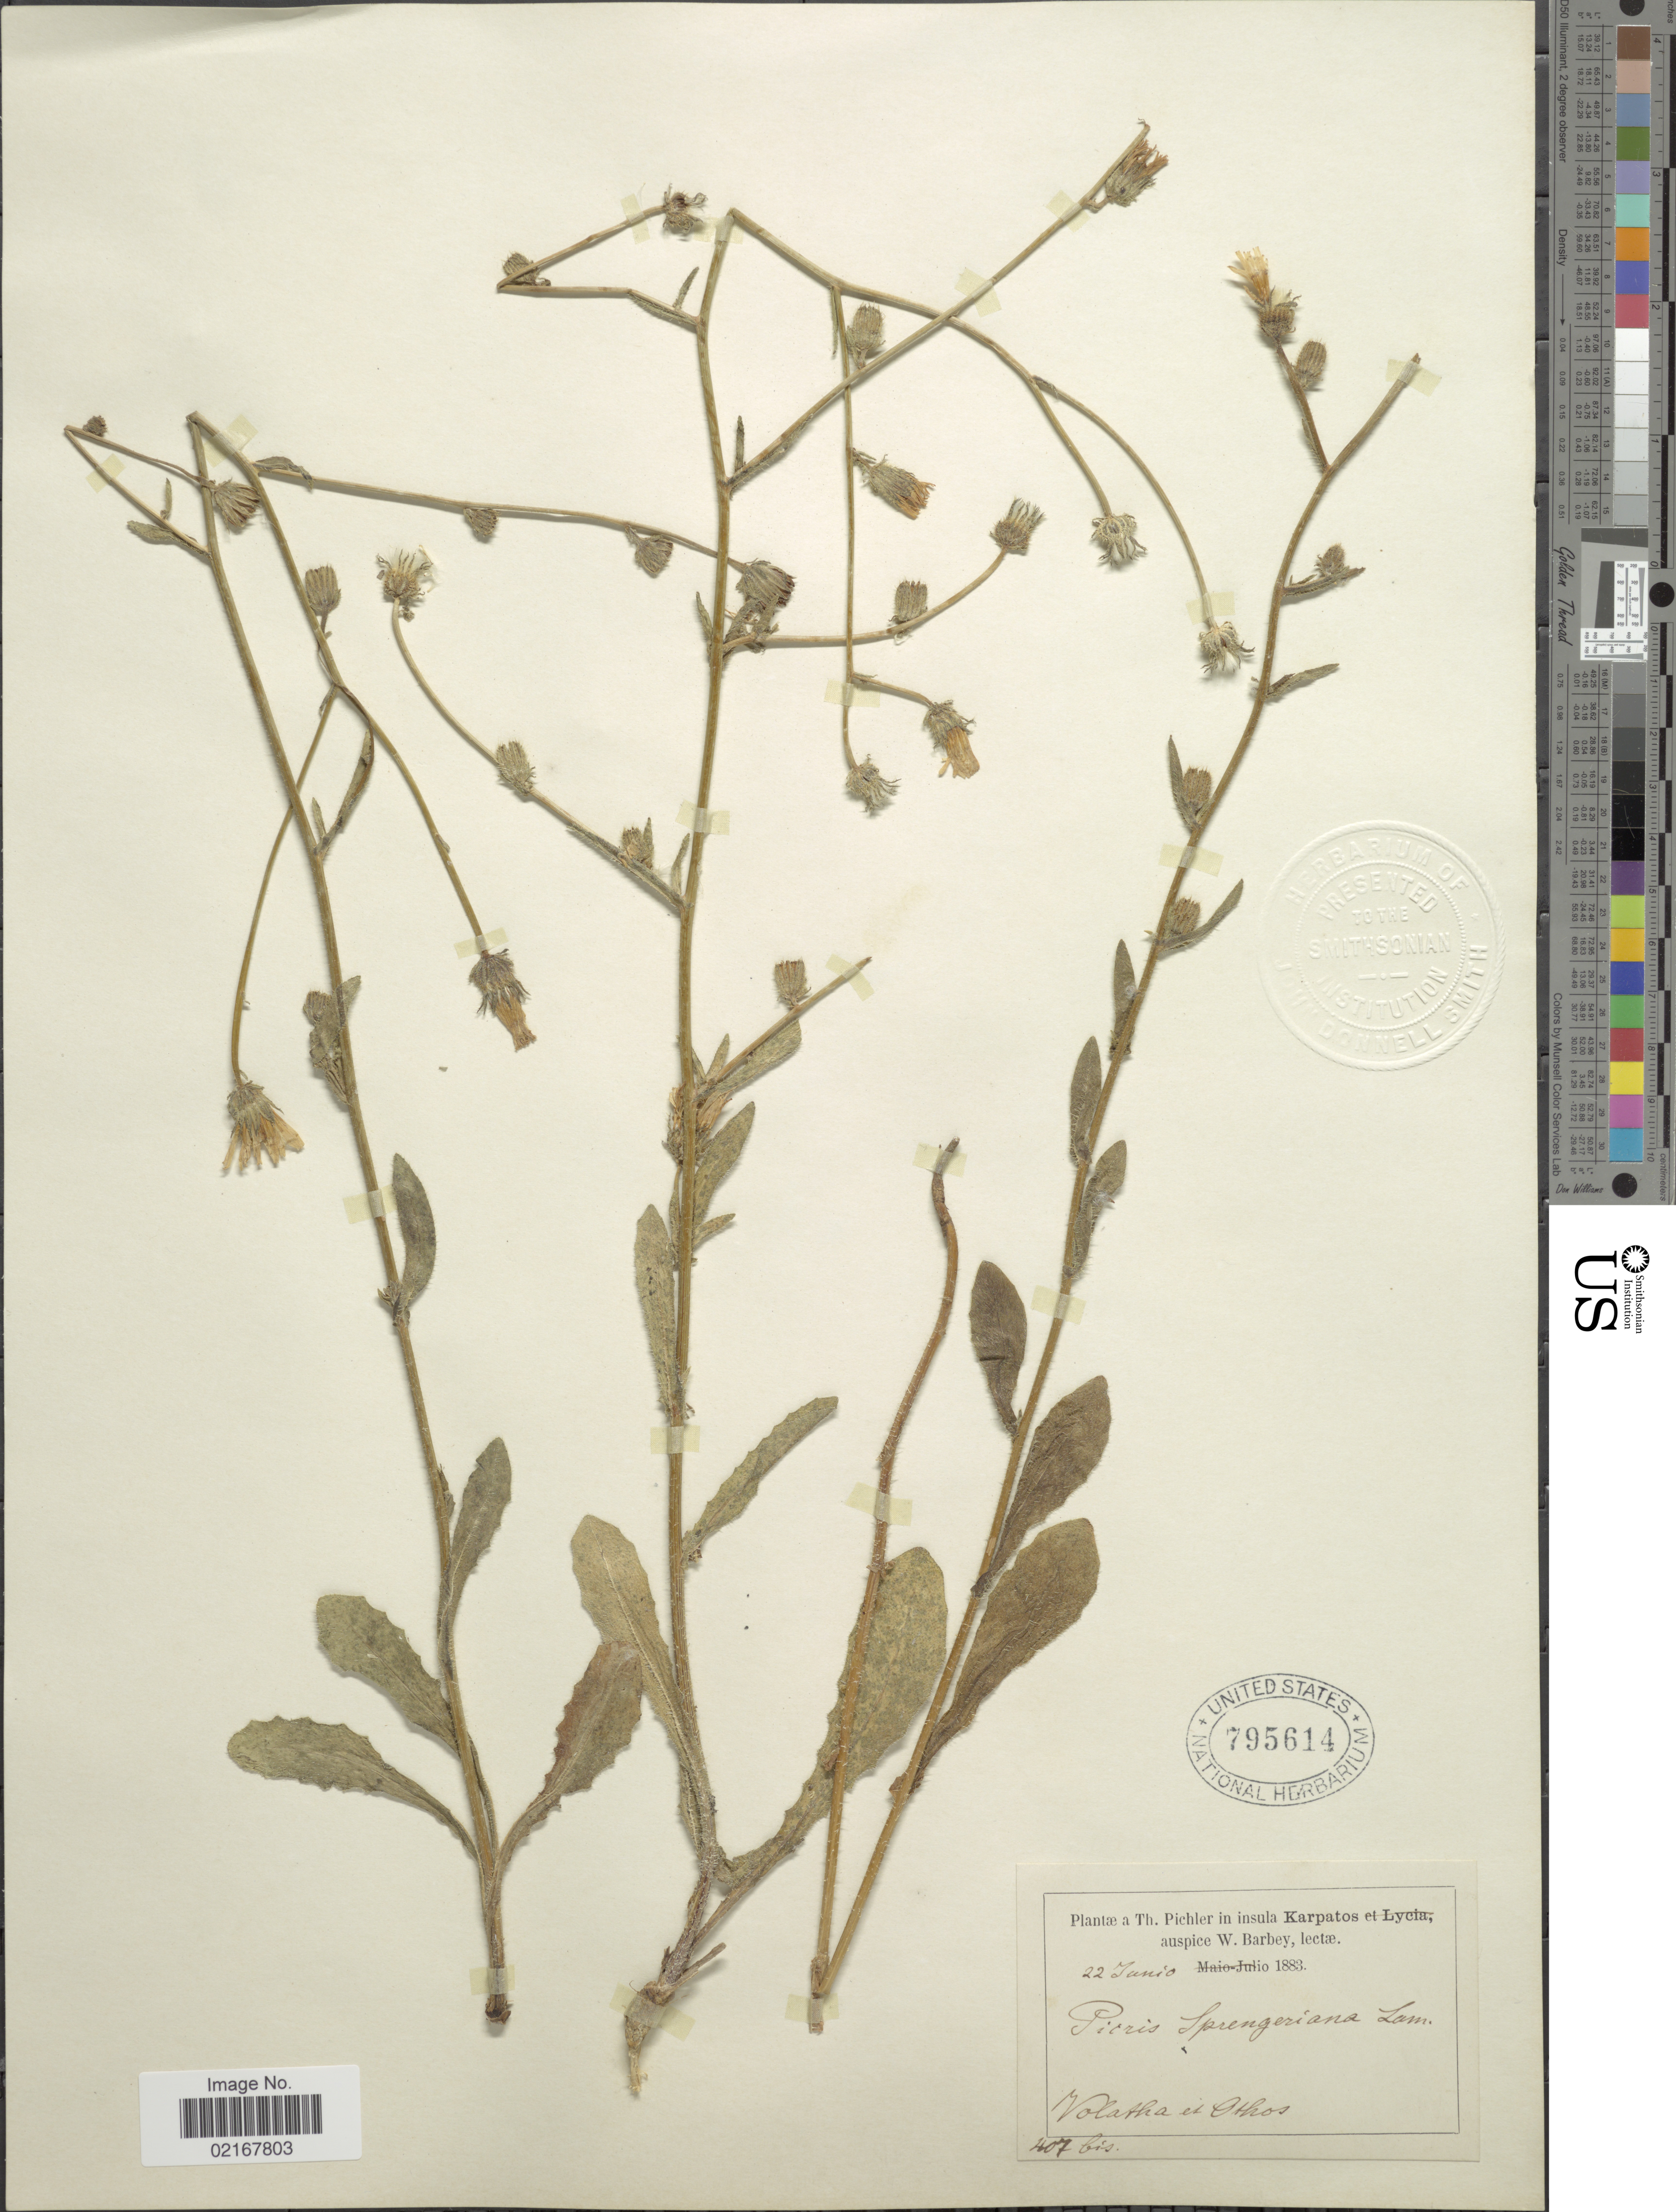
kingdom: Plantae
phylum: Tracheophyta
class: Magnoliopsida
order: Asterales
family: Asteraceae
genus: Crepis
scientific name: Crepis sprengeriana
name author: (L.) All.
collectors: T. Pichler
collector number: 407bis?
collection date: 1883-06-22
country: Greece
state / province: South Aegean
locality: Insula Karpatos, Volatha et Othos.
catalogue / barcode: US 795614